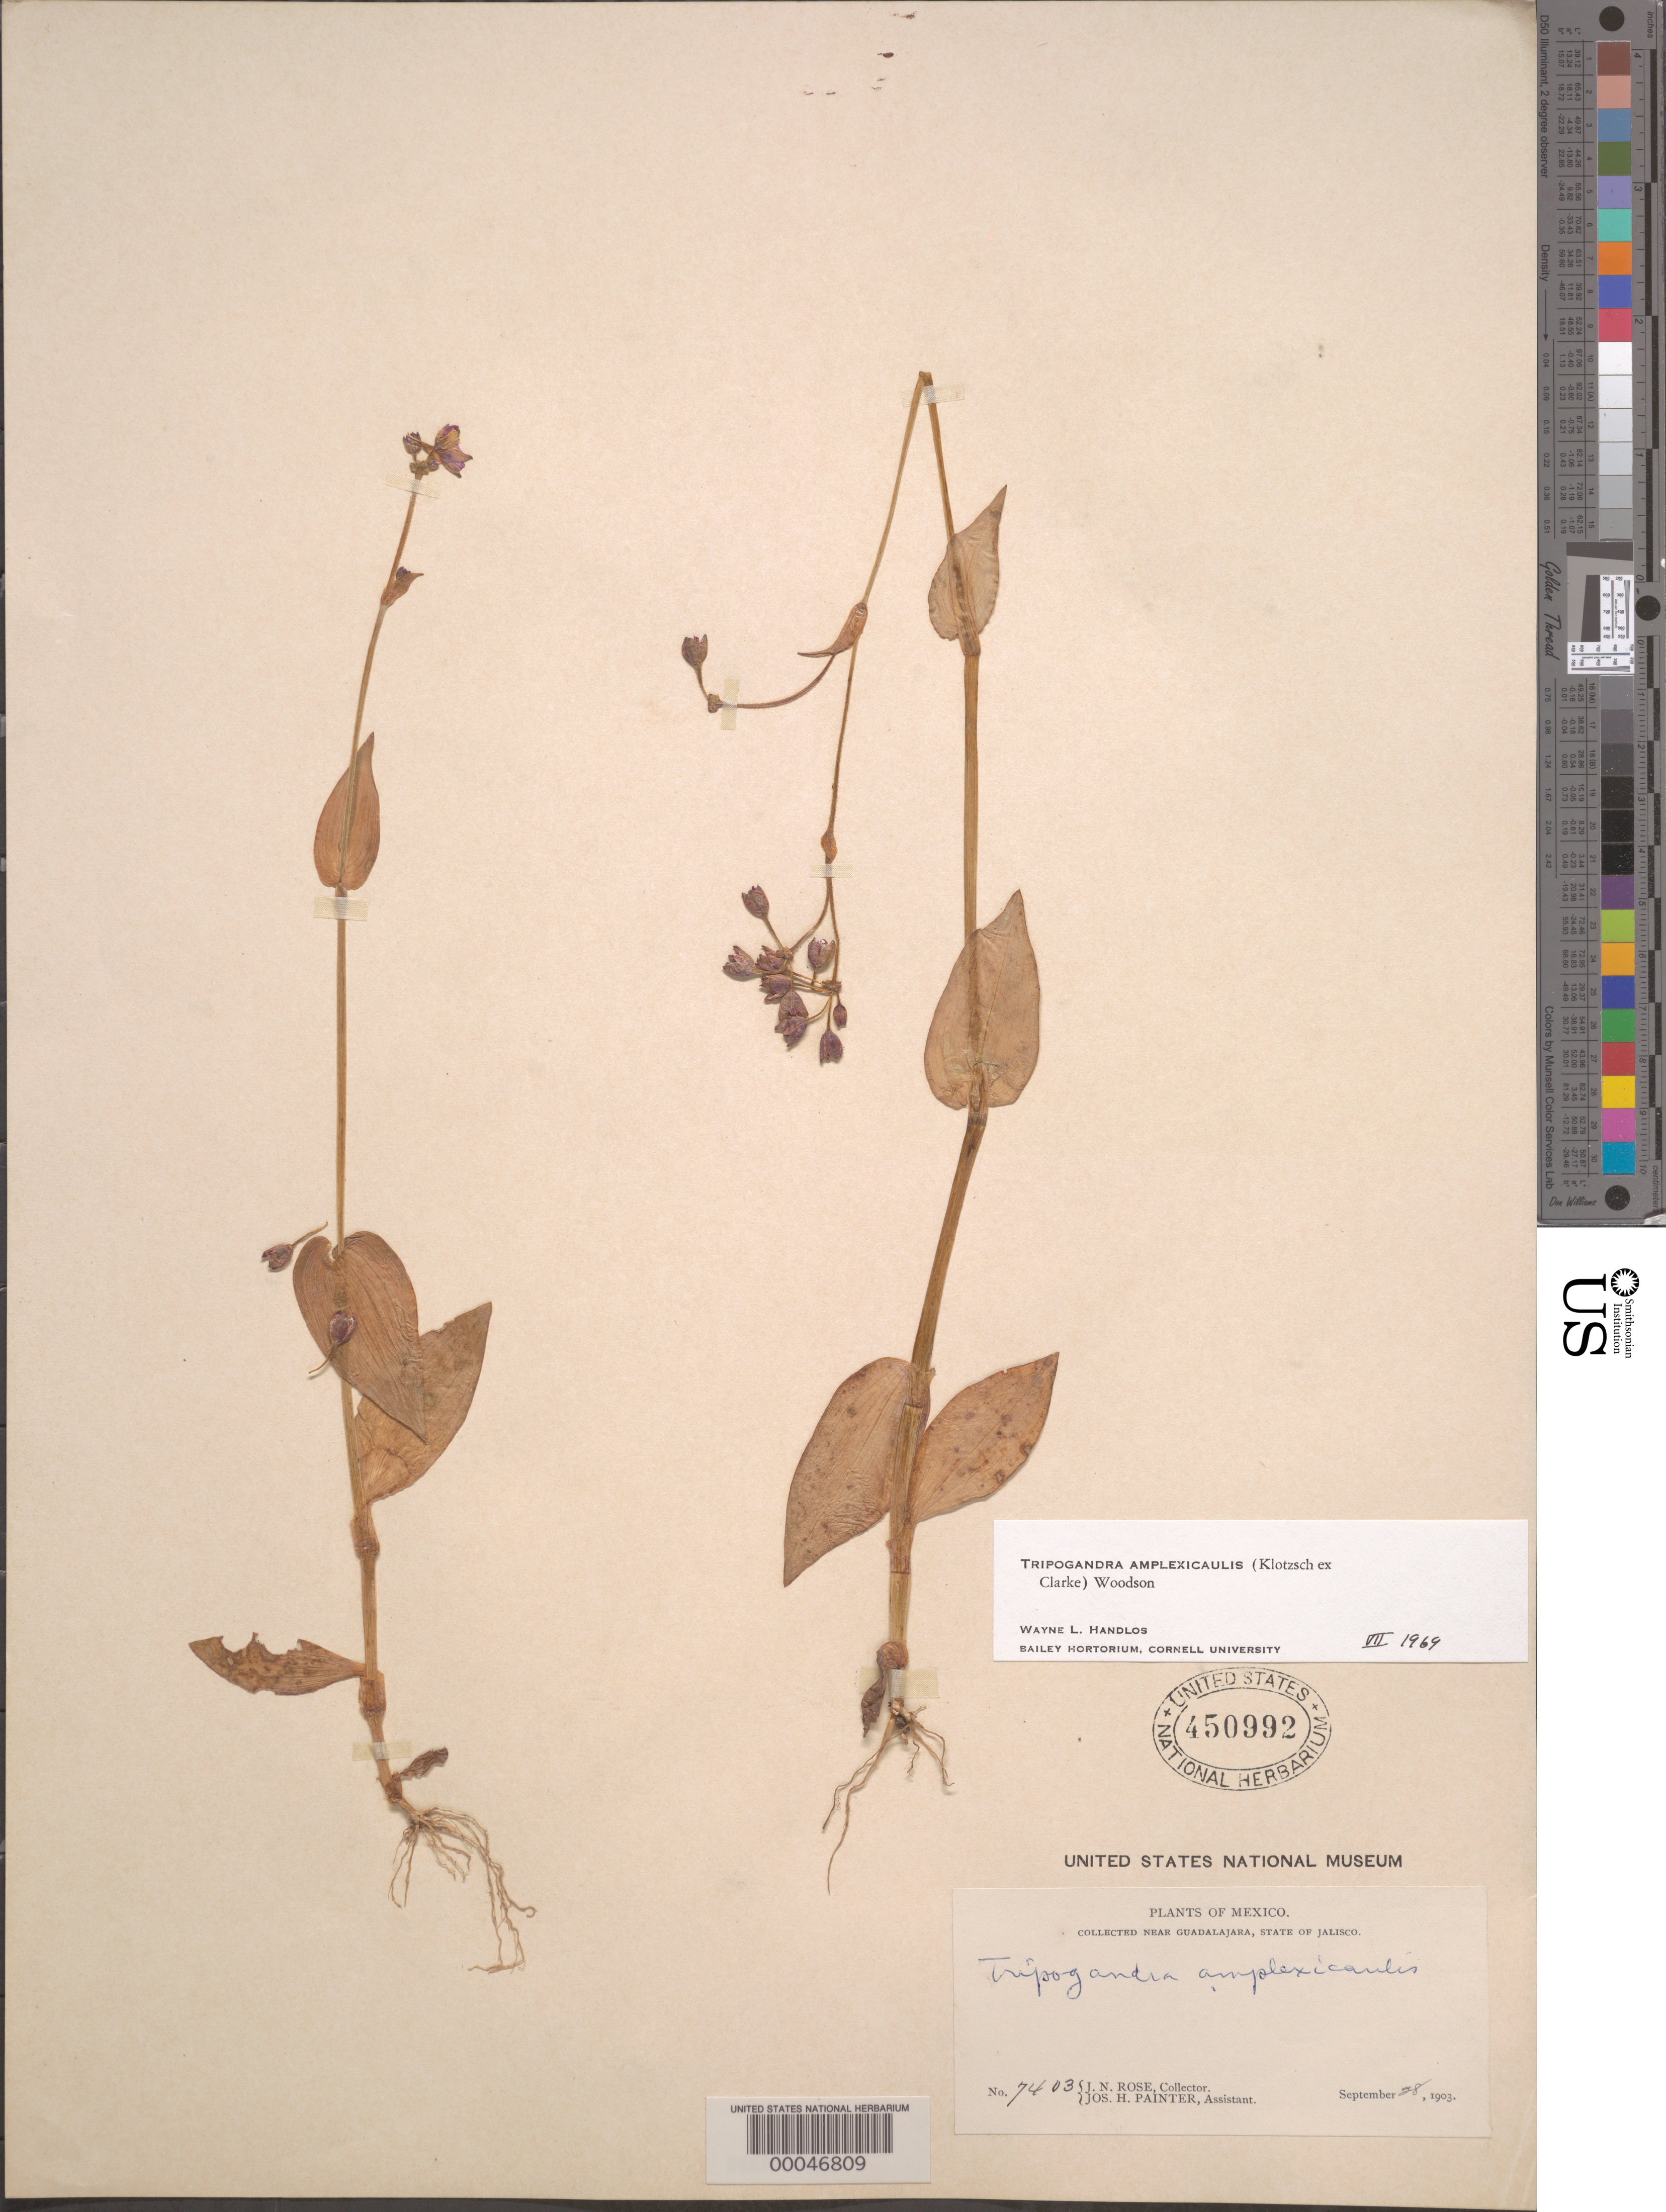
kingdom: Plantae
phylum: Tracheophyta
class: Liliopsida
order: Commelinales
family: Commelinaceae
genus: Tripogandra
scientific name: Tripogandra amplexicaulis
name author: (Klotzsch ex C.B. Clarke) Woodson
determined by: Handlos, W. L.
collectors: J. N. Rose & J. H. Painter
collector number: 7403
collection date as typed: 28 Sep 1903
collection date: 1903-09-28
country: Mexico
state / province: Jalisco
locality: Near Guadalajara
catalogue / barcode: US 450992